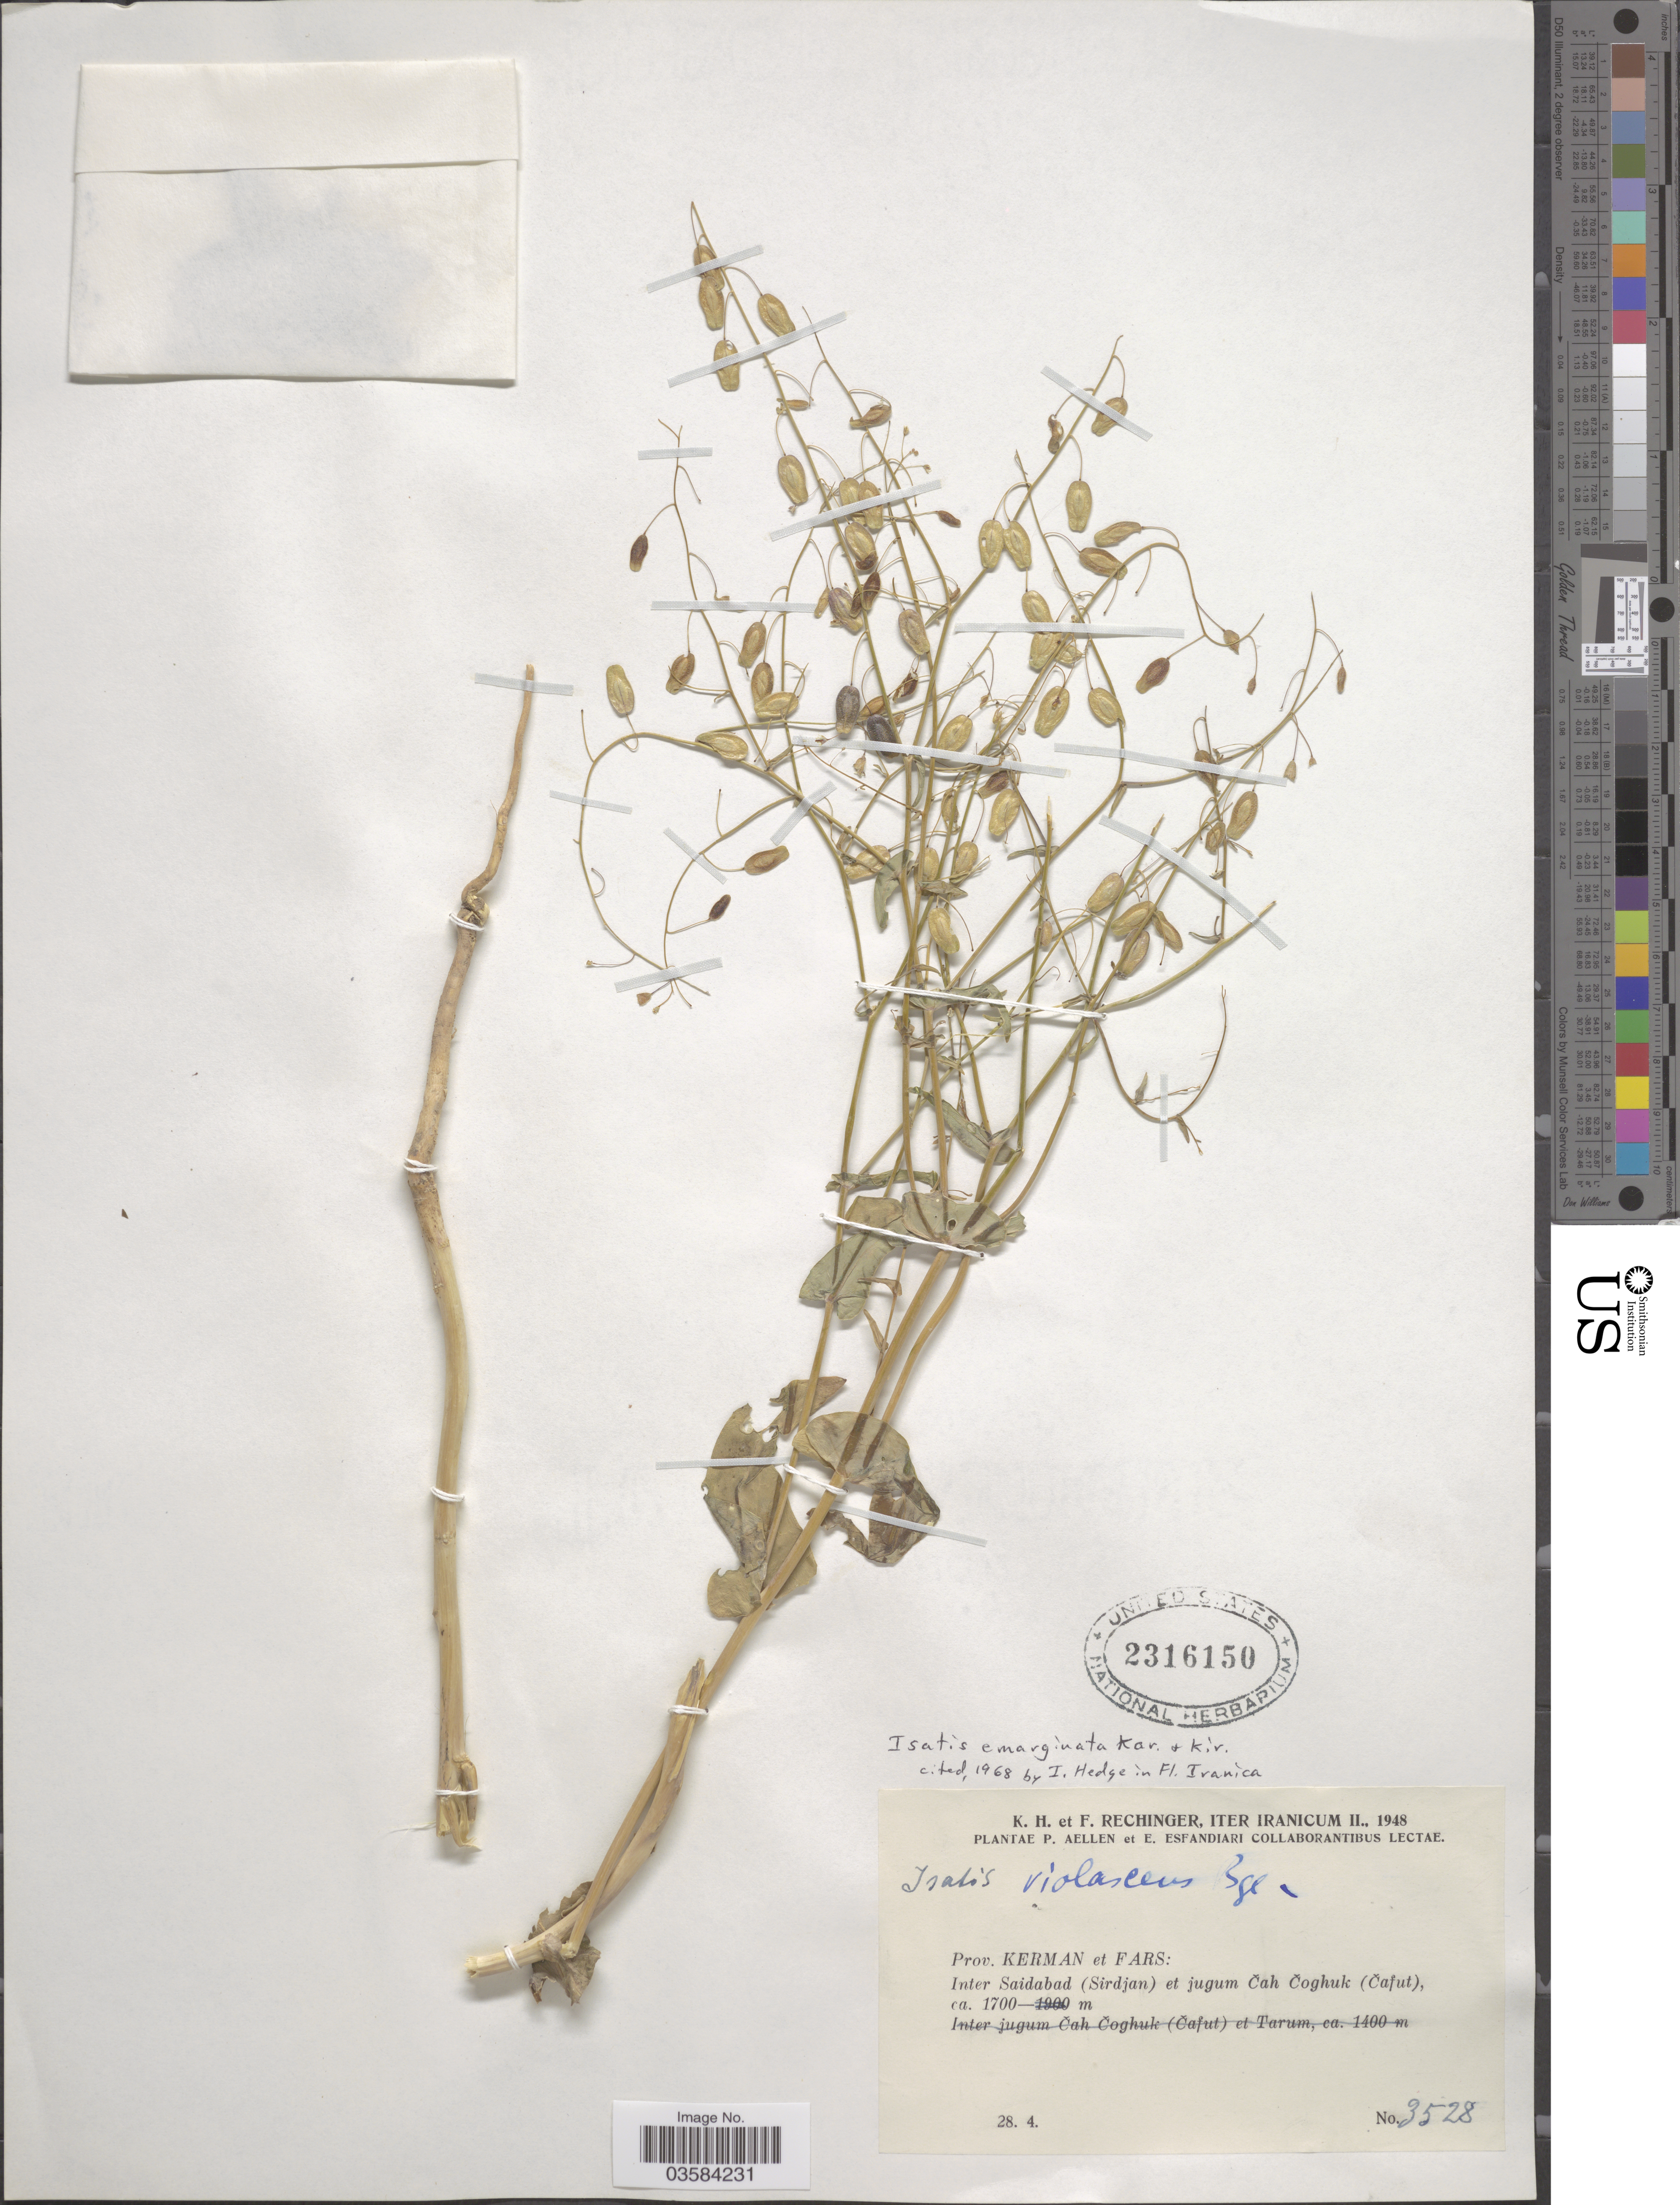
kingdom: Plantae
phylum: Tracheophyta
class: Magnoliopsida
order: Brassicales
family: Brassicaceae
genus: Isatis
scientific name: Isatis emarginata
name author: Kar. & Kir.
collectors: K. H. Rechinger, F. Rechinger, P. Aellen & E. Esfandiari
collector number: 3528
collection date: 1948-04-28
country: Iran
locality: Prov. Kerman et Fars: Inter Saidabad (Sirdjan) et jugum Čah Čoghuk (Čafut).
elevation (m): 1700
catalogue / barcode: US 2316150